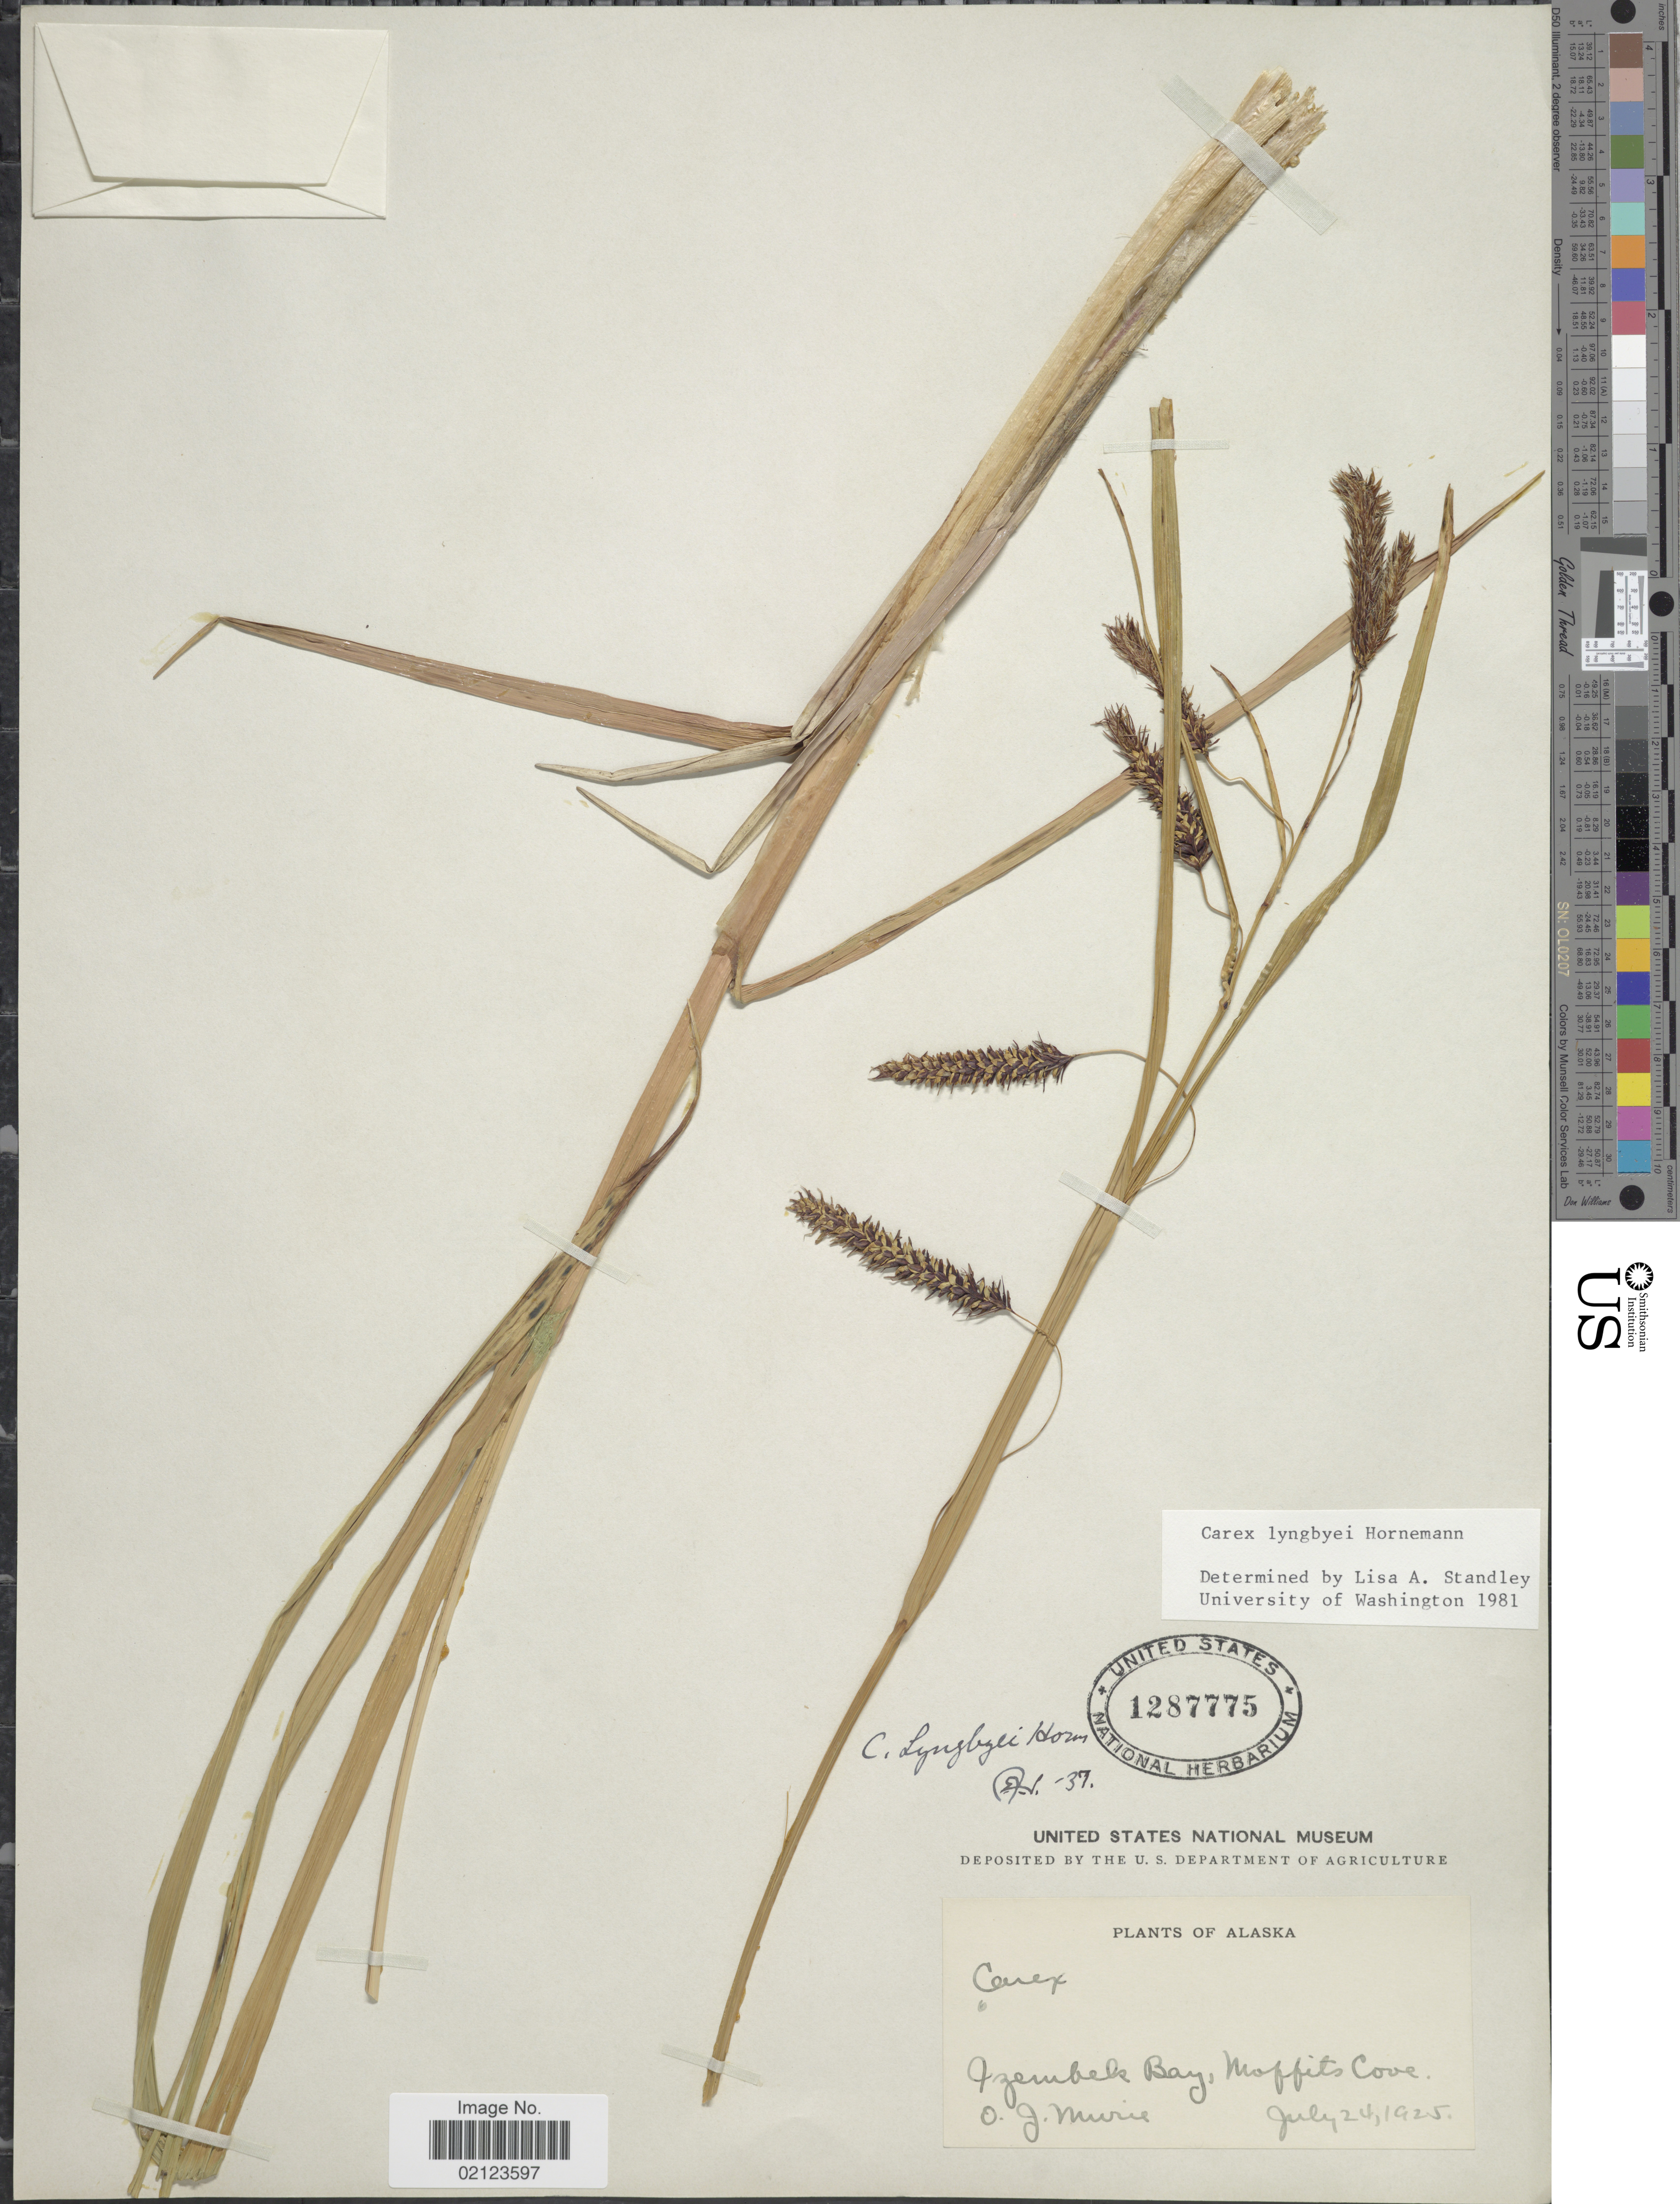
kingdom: Plantae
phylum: Tracheophyta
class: Liliopsida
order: Poales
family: Cyperaceae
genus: Carex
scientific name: Carex lyngbyei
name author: Hornem.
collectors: O. Murie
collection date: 1925-07-24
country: United States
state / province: Alaska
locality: Izembek Bay, Moffits Cove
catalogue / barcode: US 1287775